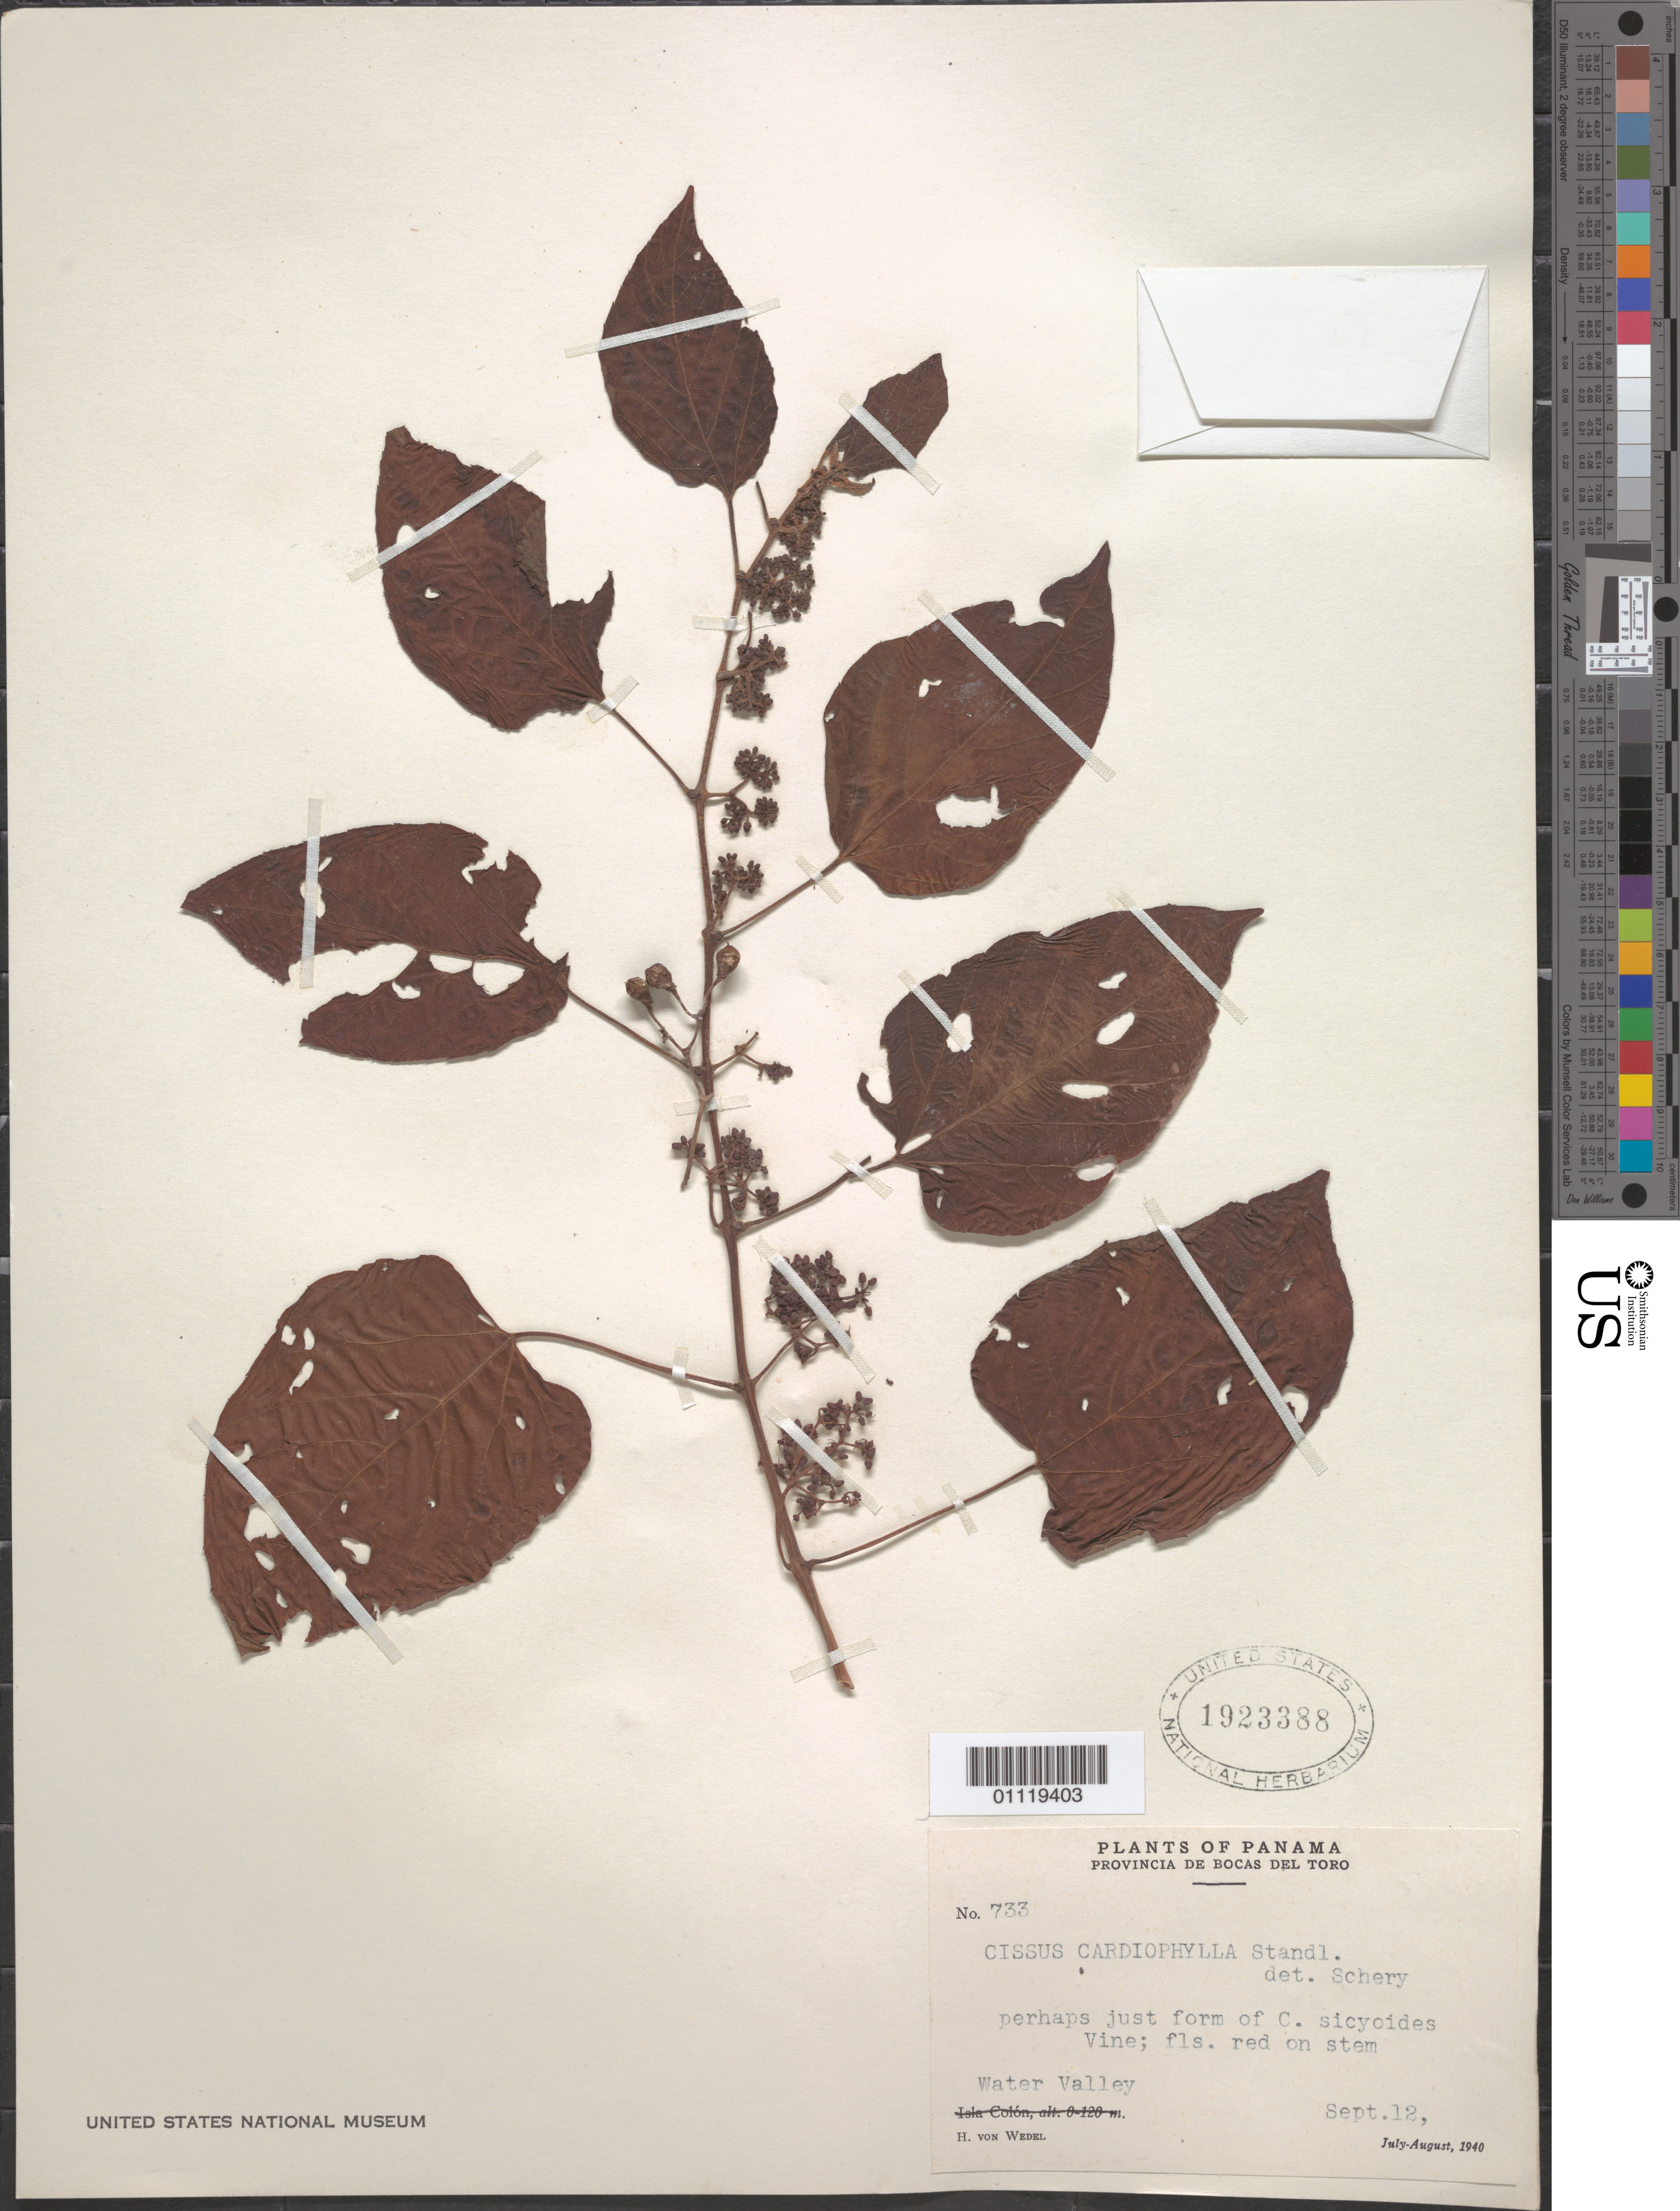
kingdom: Plantae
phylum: Tracheophyta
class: Magnoliopsida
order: Vitales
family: Vitaceae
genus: Cissus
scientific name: Cissus biformifolia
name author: Standl.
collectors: H. von Wedel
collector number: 733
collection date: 1940-09-12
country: Panama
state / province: Bocas del Toro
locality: Water Valley.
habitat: Vine.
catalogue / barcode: US 1923388